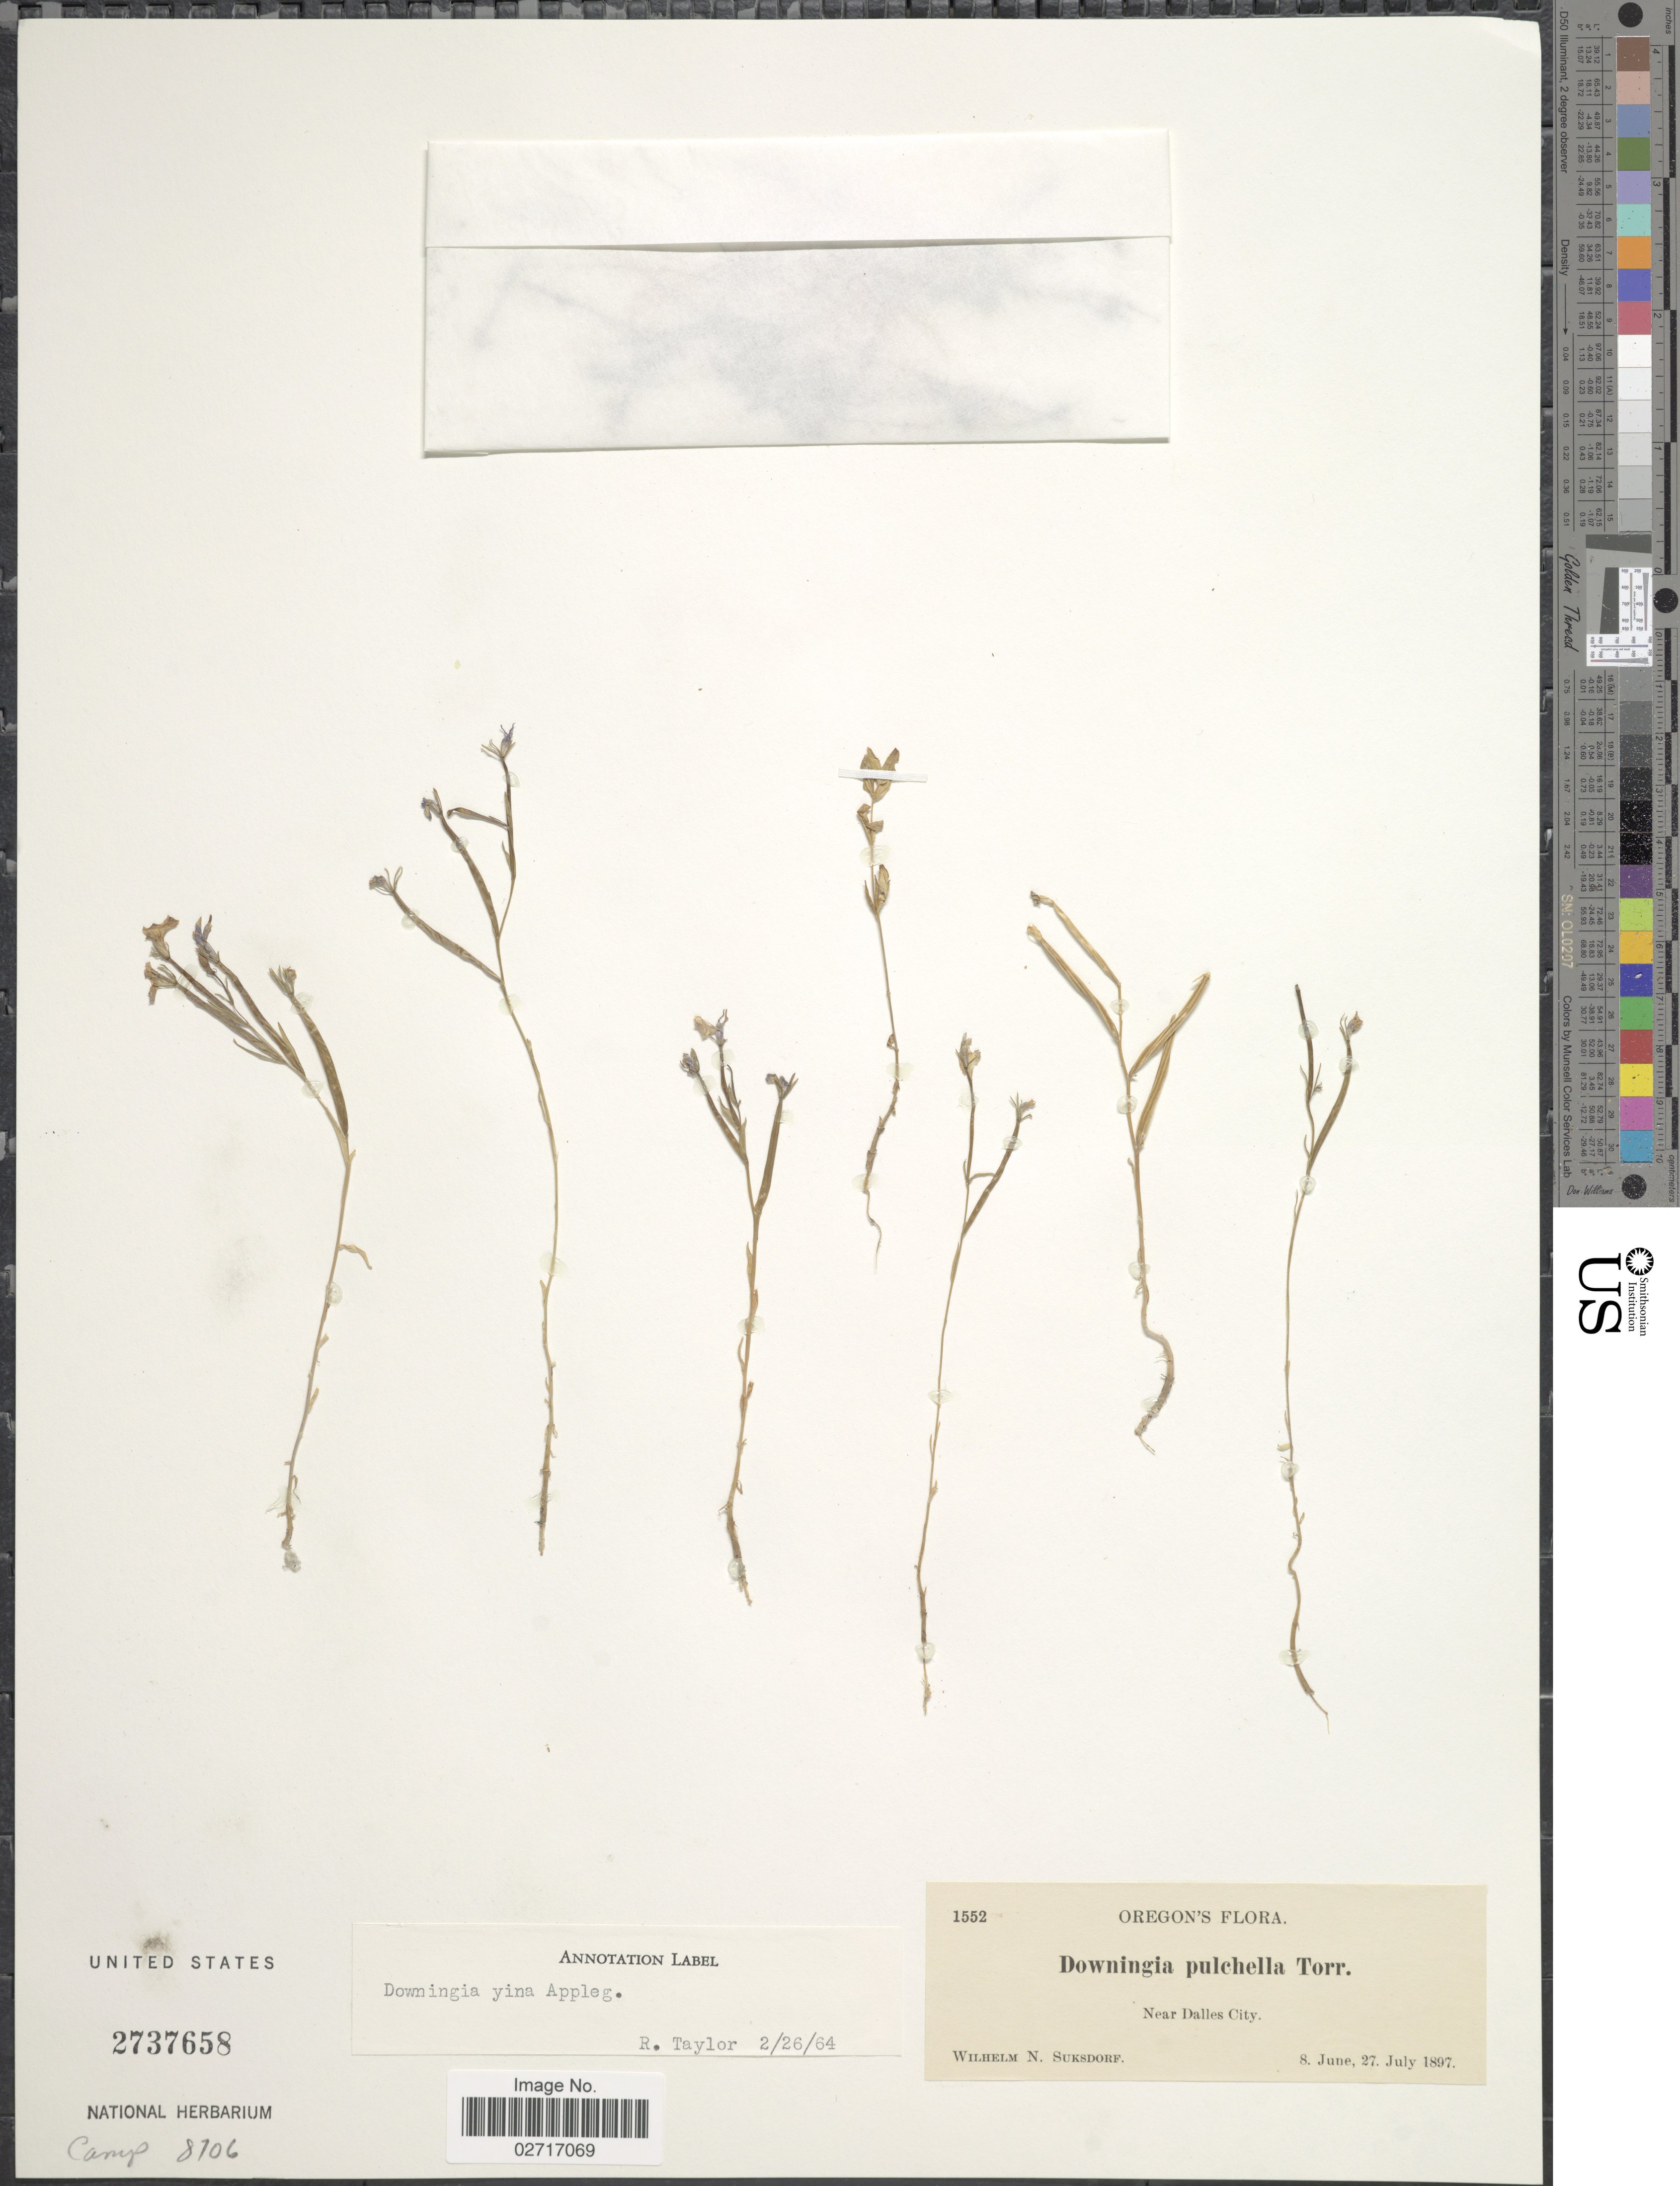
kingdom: Plantae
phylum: Tracheophyta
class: Magnoliopsida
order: Asterales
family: Campanulaceae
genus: Downingia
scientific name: Downingia yina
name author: Applegate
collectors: W. N. Suksdorf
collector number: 1552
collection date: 1897-06-08/1897-07-27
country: United States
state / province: Oregon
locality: Near Dalles City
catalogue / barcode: US 2737658